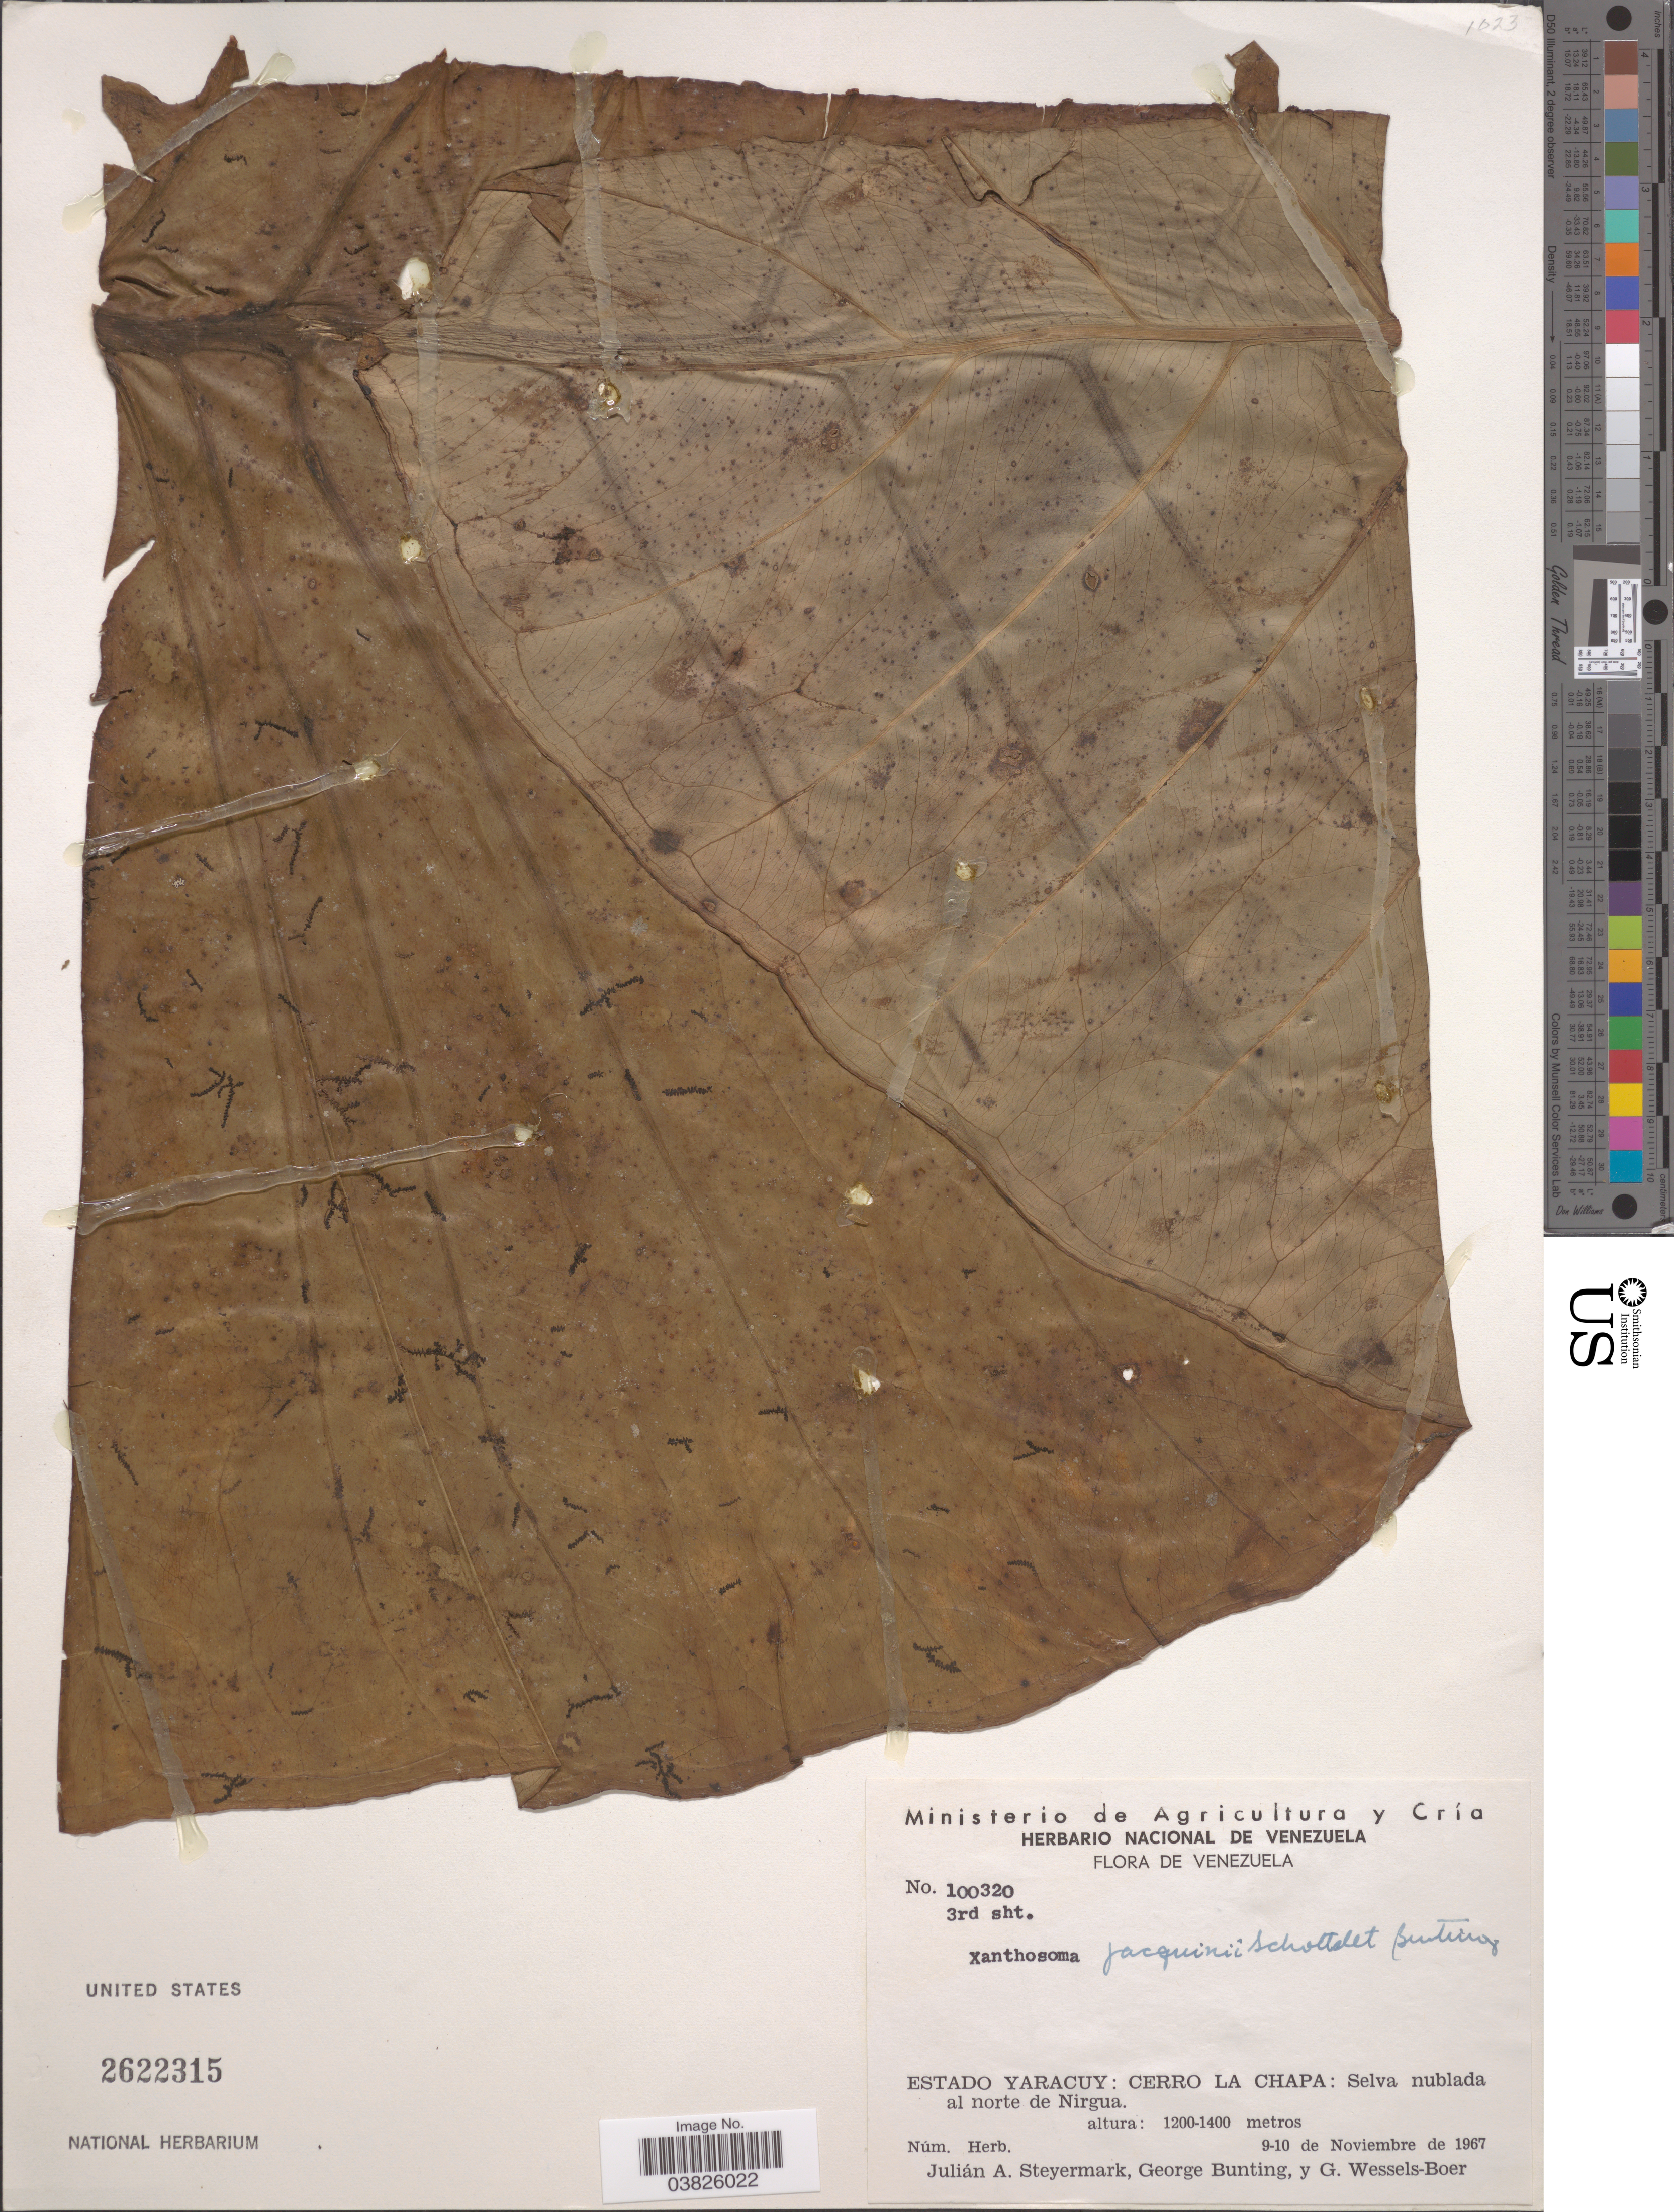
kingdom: Plantae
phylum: Tracheophyta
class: Liliopsida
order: Alismatales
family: Araceae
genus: Xanthosoma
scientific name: Xanthosoma jacquinii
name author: Schott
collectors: J. Steyermark, G. S. Bunting & G. Wessels Boer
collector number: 100320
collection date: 1967-11-09/1967-11-10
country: Venezuela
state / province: Yaracuy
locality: Cerro La Chapa: Selva nublada al norte de Nirgua.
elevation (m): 1200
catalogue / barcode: US 2622315